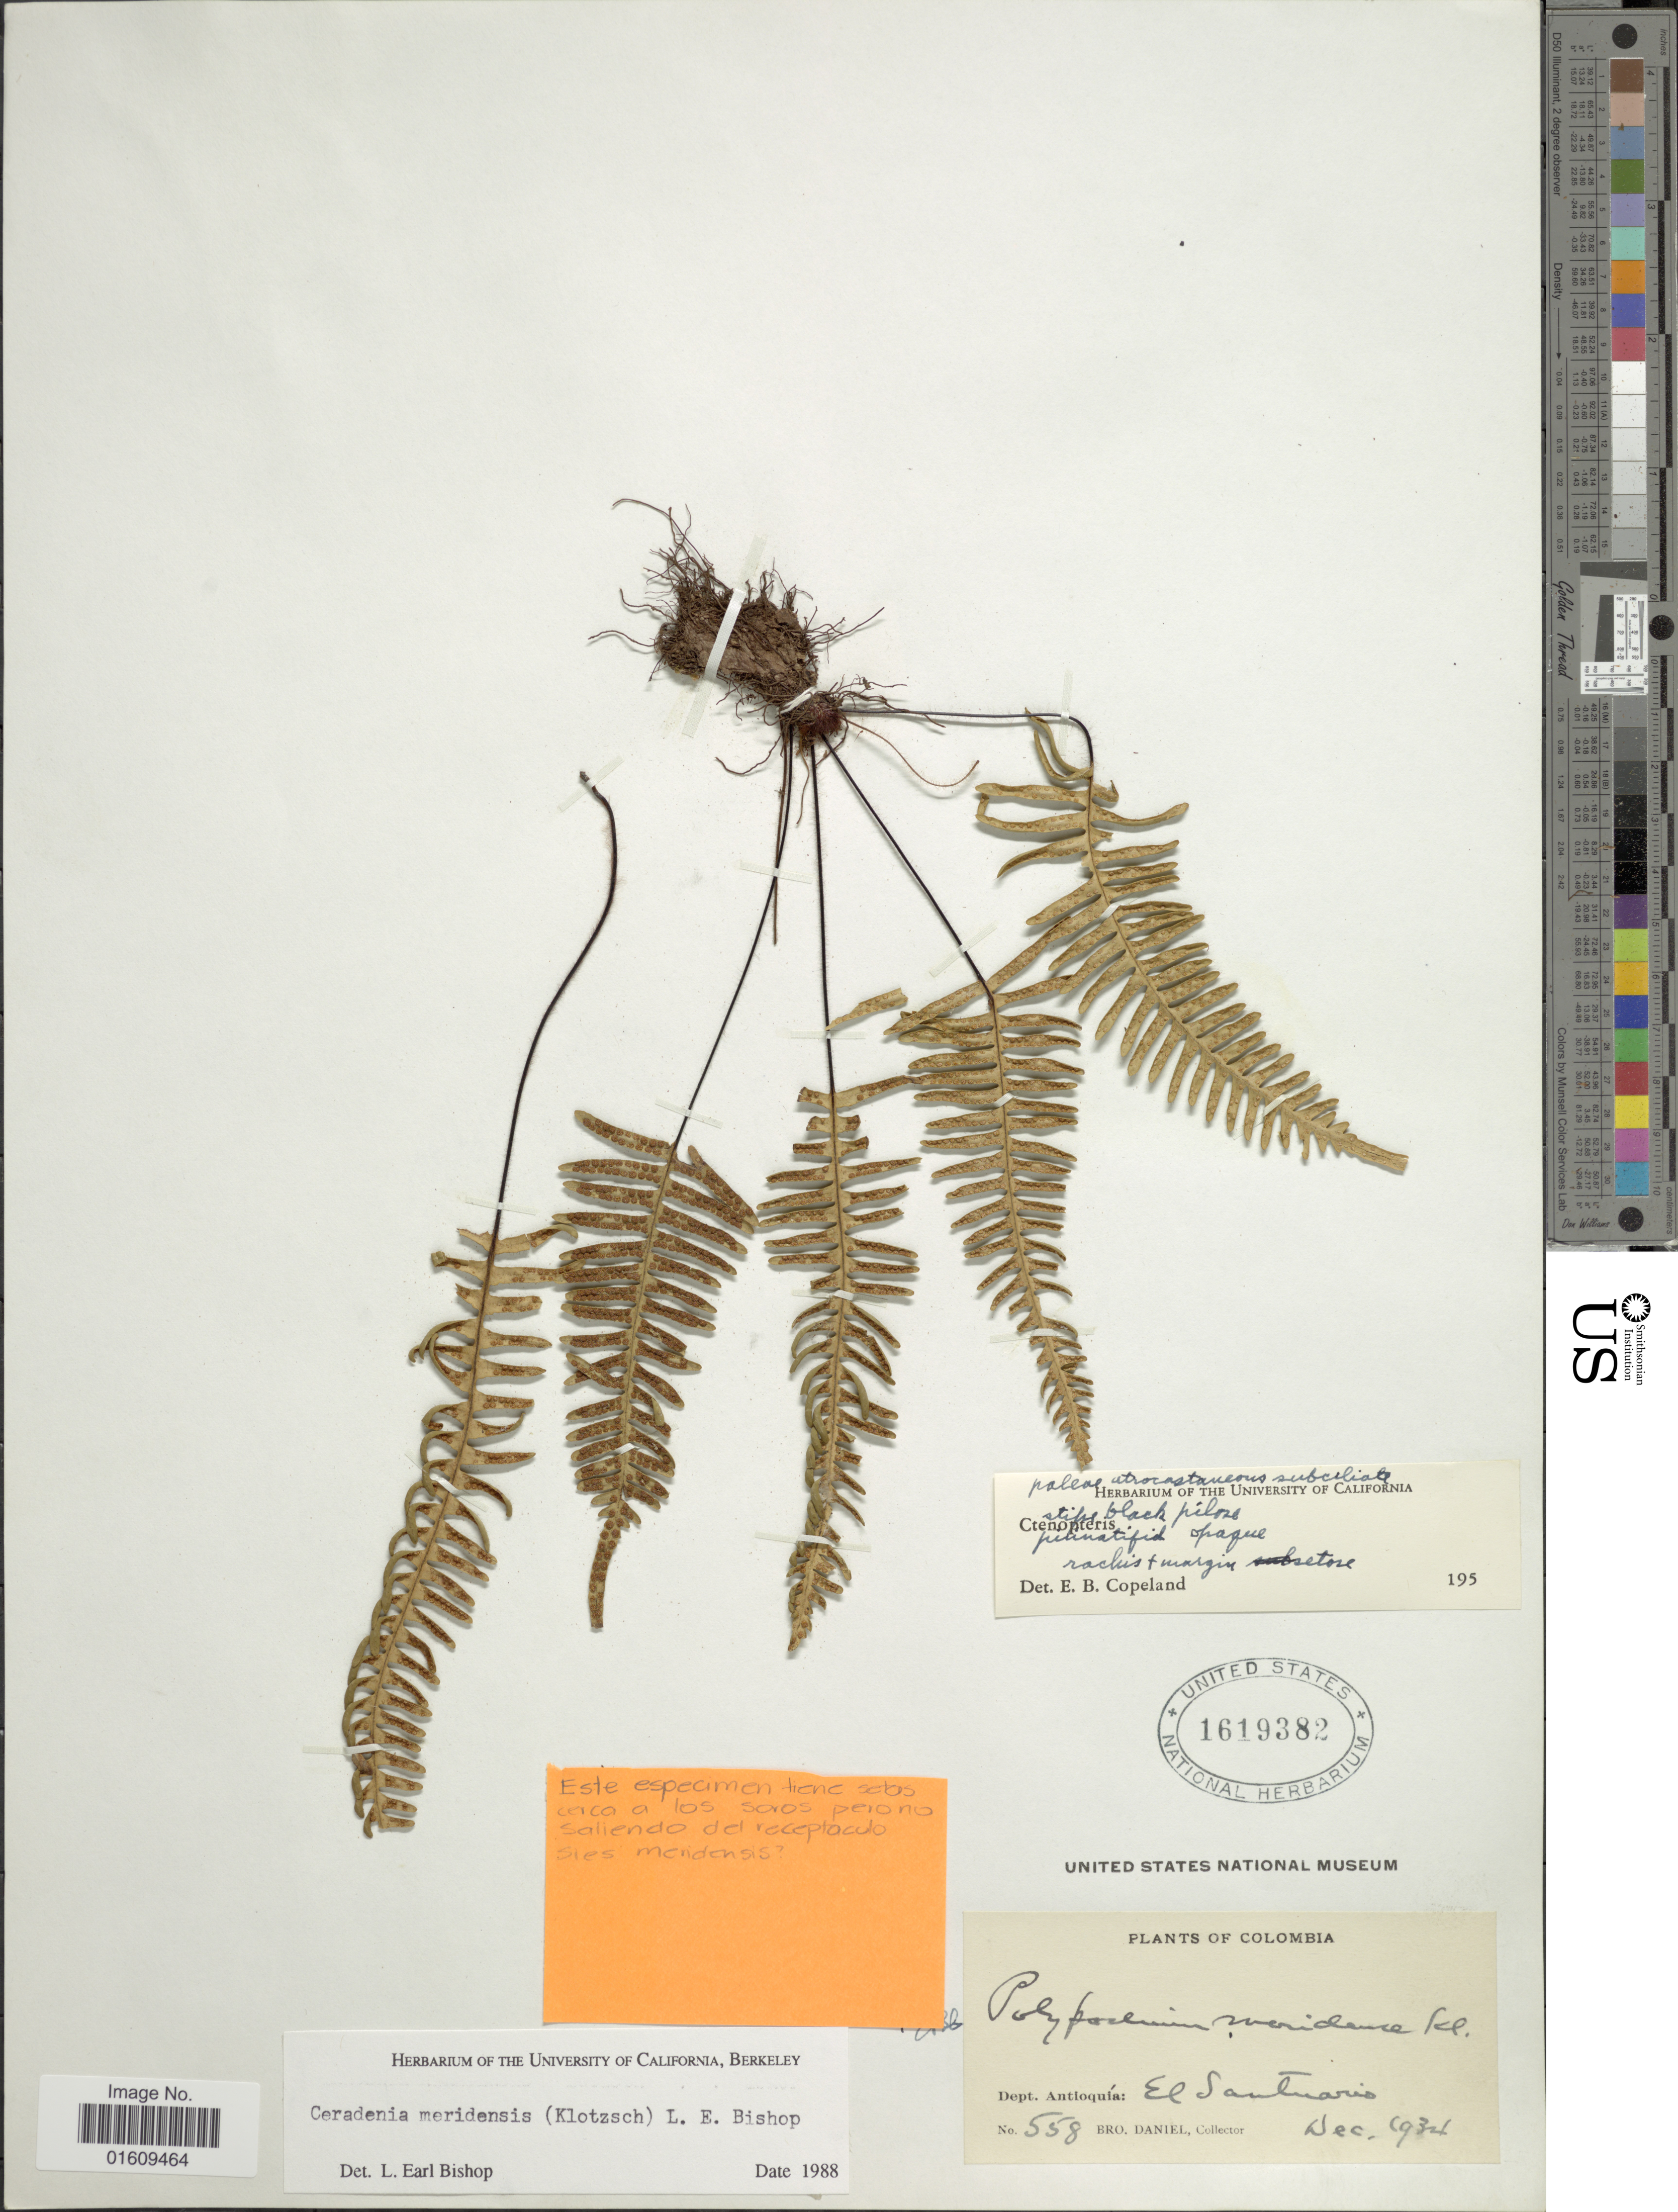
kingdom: Plantae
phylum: Tracheophyta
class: Polypodiopsida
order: Polypodiales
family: Polypodiaceae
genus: Ceradenia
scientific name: Ceradenia meridensis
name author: (Klotzsch) L.E. Bishop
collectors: Bro. Daniel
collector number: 558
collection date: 1934-12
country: Colombia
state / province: Antioquia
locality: Colombia, Dept. Antioquía: El Santuario.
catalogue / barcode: US 1619382